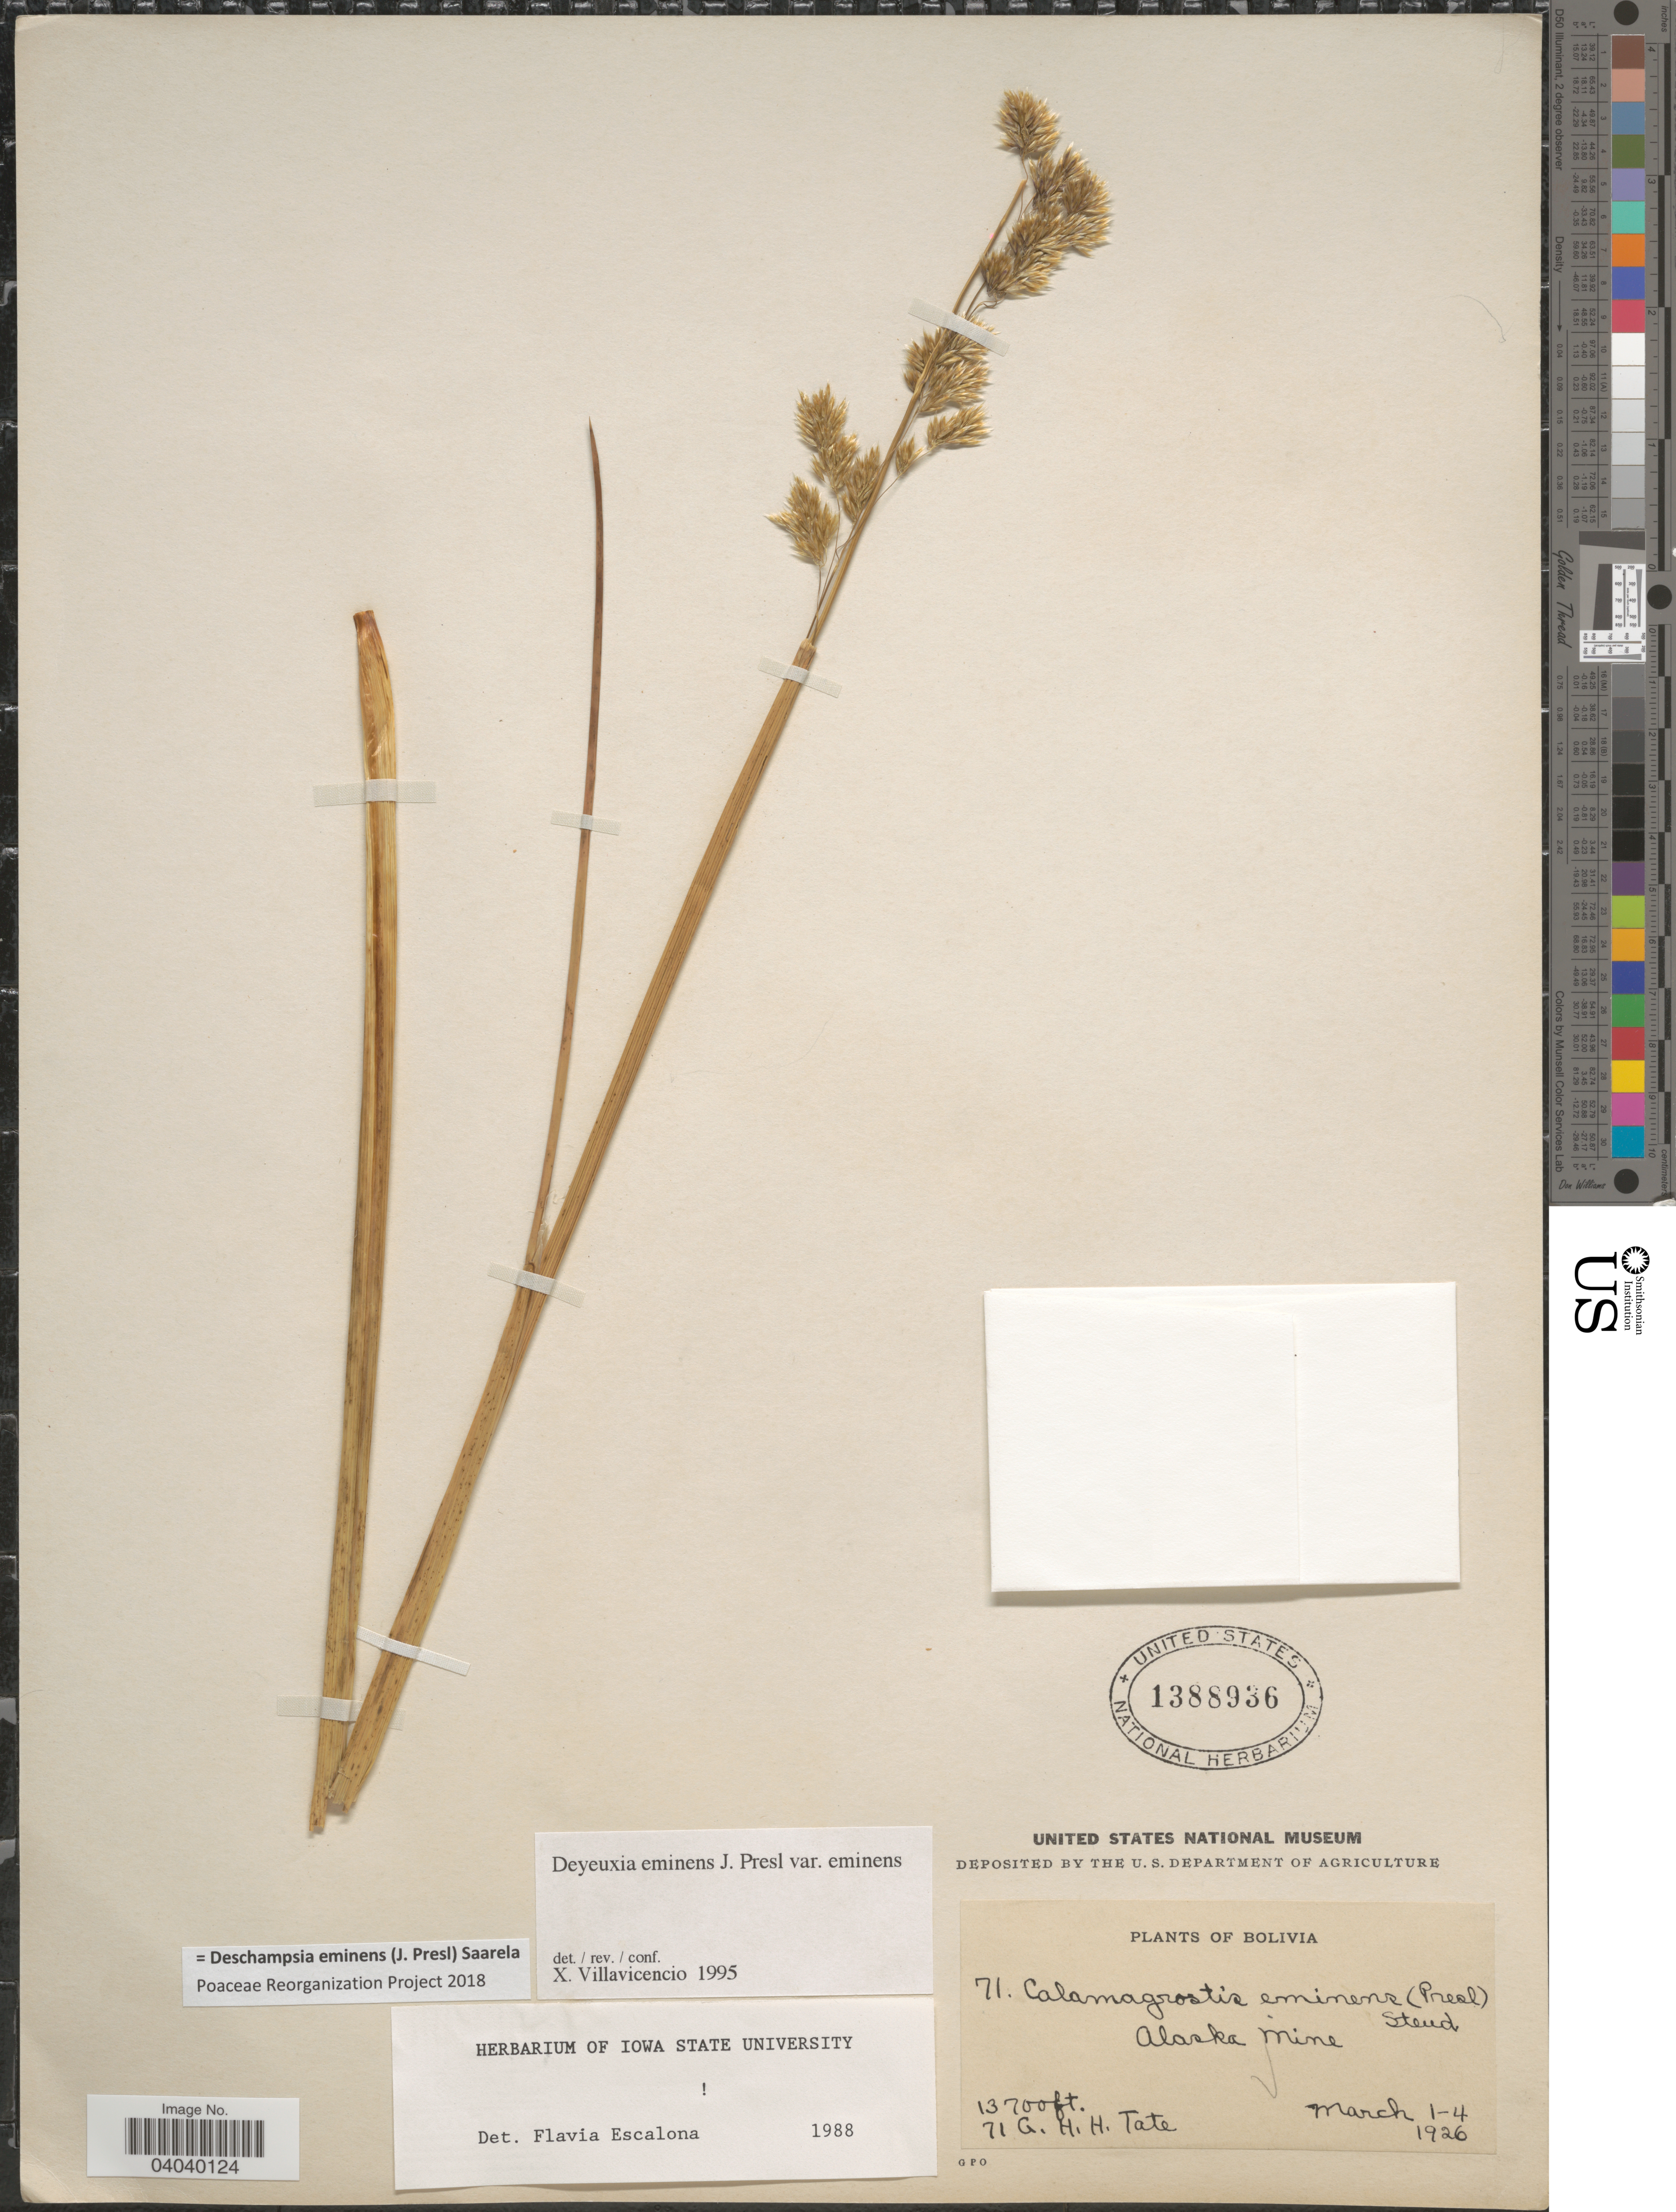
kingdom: Plantae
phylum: Tracheophyta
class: Liliopsida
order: Poales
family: Poaceae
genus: Deschampsia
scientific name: Deschampsia eminens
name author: (J. Presl) Saarela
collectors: G. H. H.Tate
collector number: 71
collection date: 1926-03-01/1926-03-04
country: Bolivia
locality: Alaska Mine.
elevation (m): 4176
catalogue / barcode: US 1388936